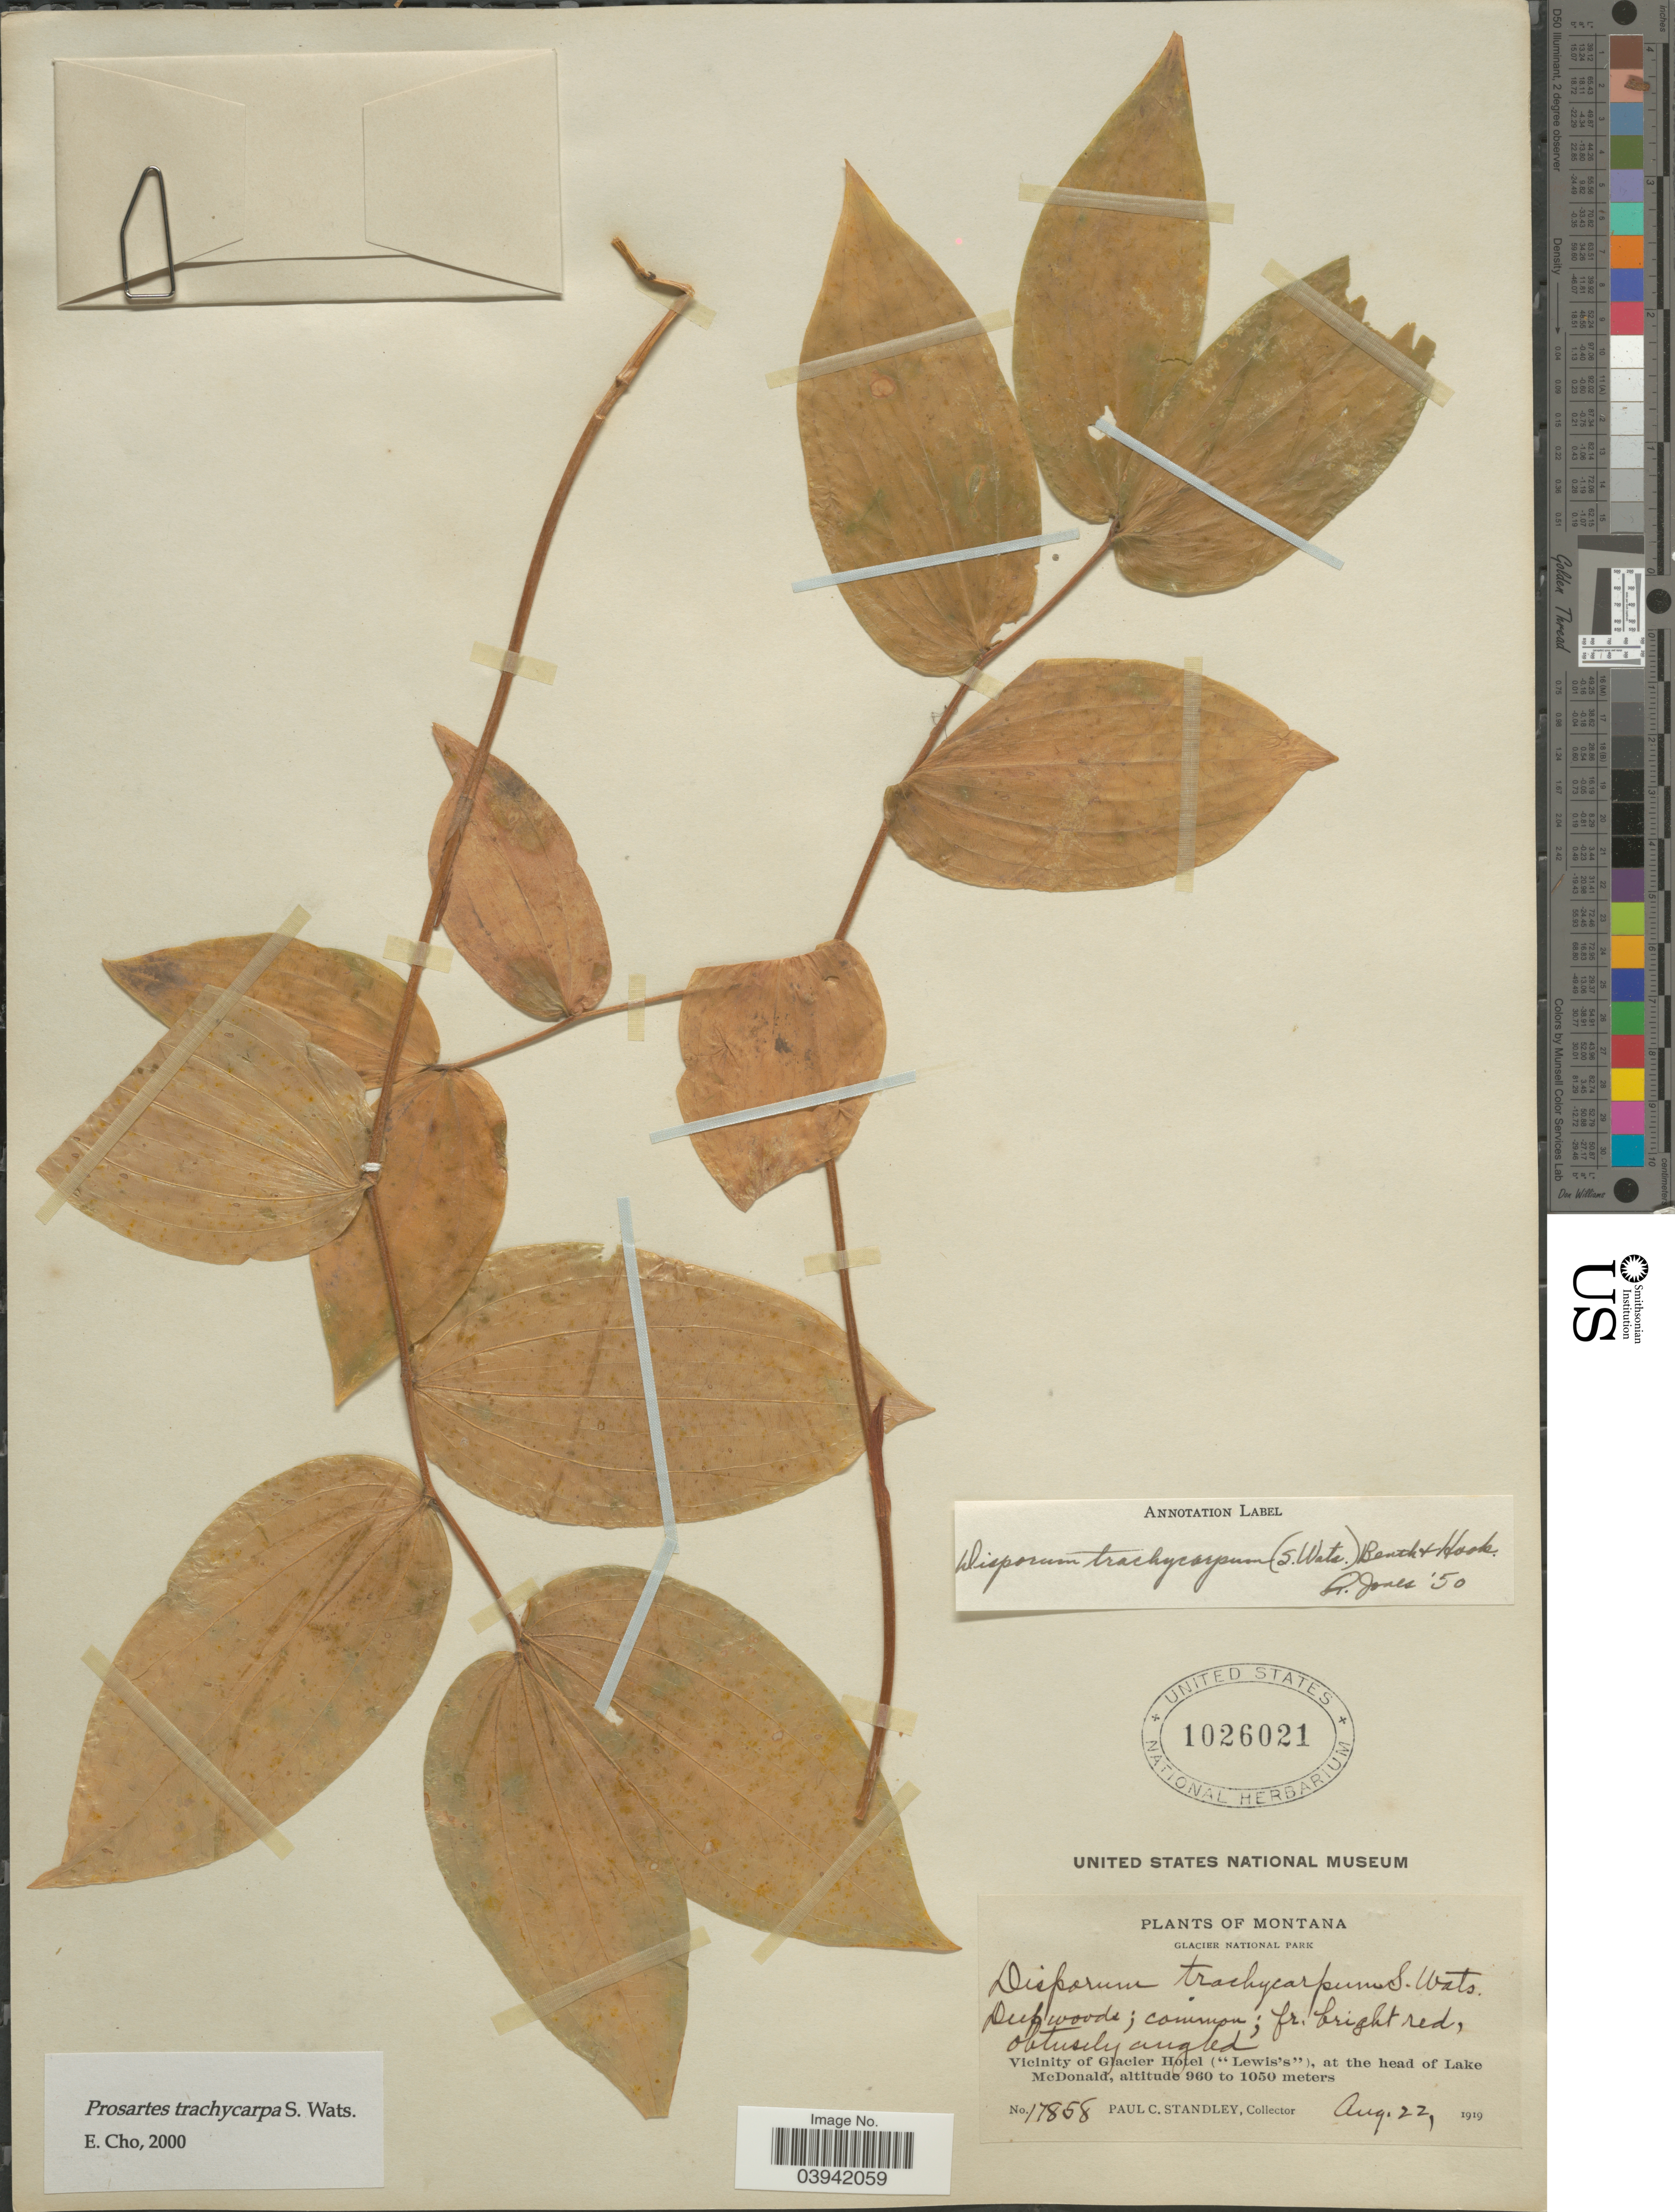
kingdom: Plantae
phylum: Tracheophyta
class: Liliopsida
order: Liliales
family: Liliaceae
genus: Prosartes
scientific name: Prosartes trachycarpa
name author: S. Watson in C. King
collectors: P. C. Standley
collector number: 17858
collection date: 1919-08-22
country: United States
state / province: Montana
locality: Glacier National Park. Vicinity of Glacier Hotel ("Lewis's"), at the head of Lake McDonald.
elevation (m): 960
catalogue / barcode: US 1026021